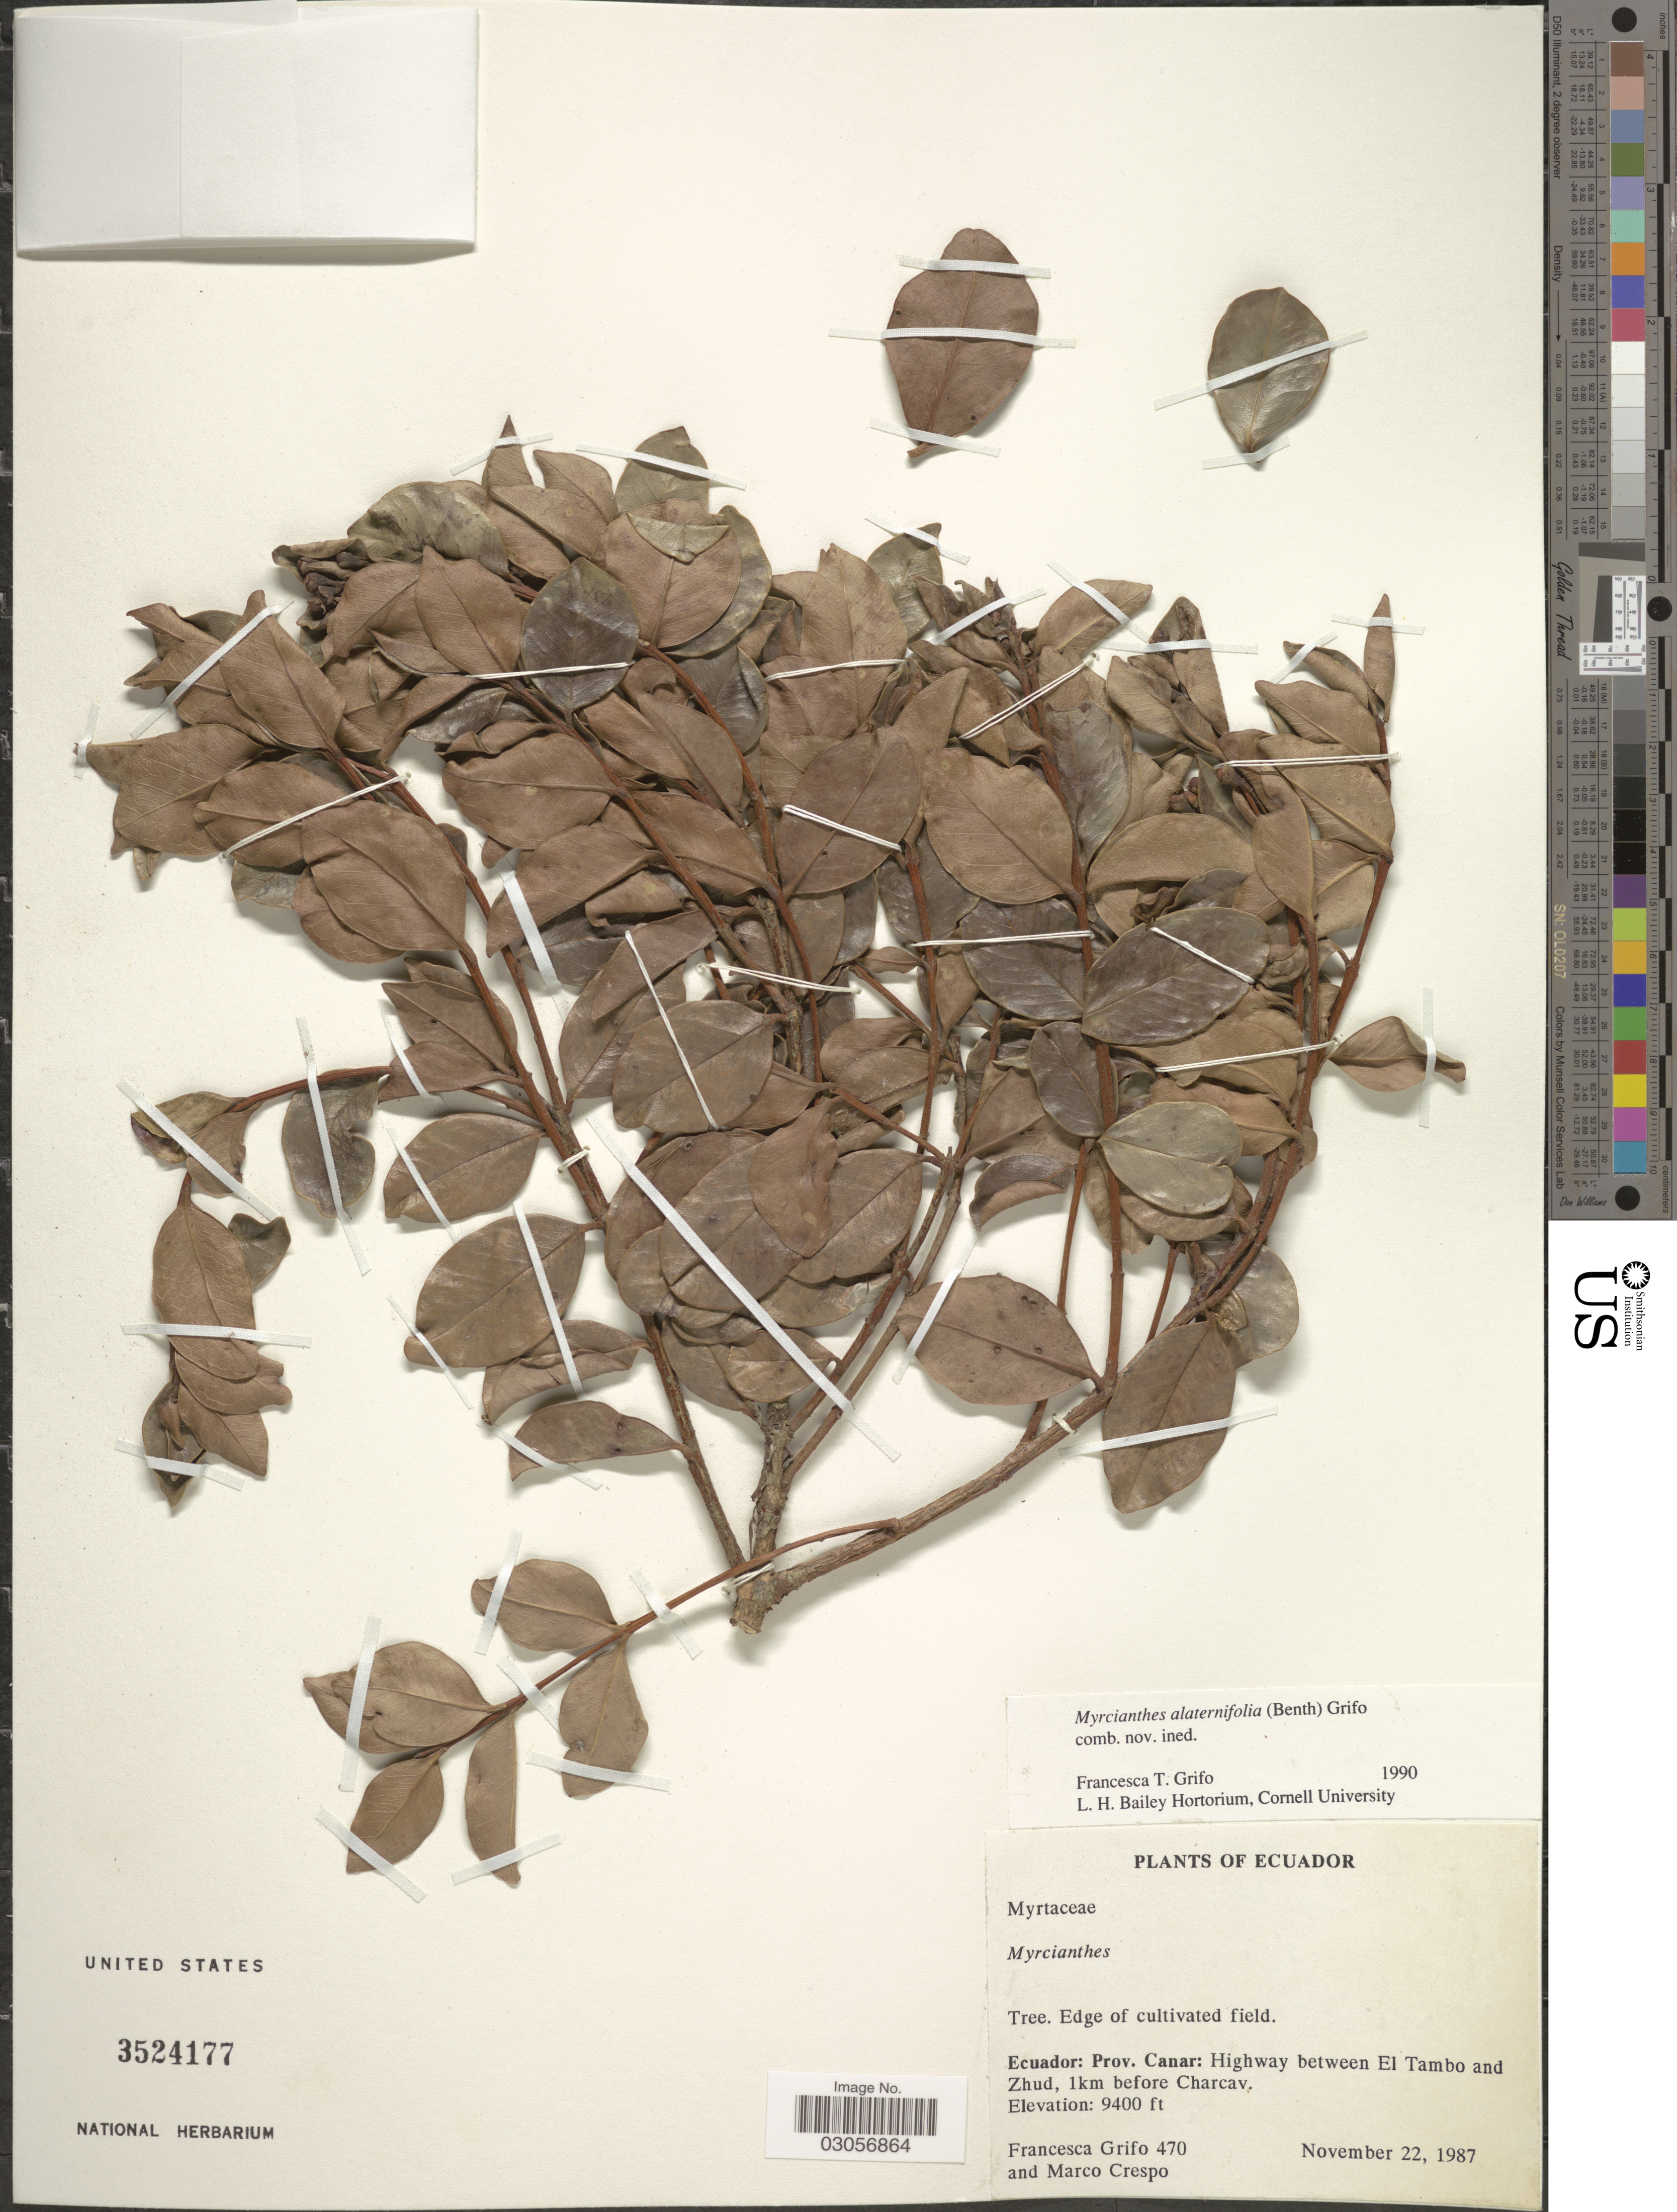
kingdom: Plantae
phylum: Tracheophyta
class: Magnoliopsida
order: Myrtales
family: Myrtaceae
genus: Myrcianthes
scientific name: Myrcianthes alaternifolia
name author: Grifo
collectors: F. Grifo & M. Crespo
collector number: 470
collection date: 1987-11-22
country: Ecuador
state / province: Cañar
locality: Prov. Canar: Highway between El Tambo and Zhud, 1km before Charcav.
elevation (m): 2865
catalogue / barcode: US 3524177